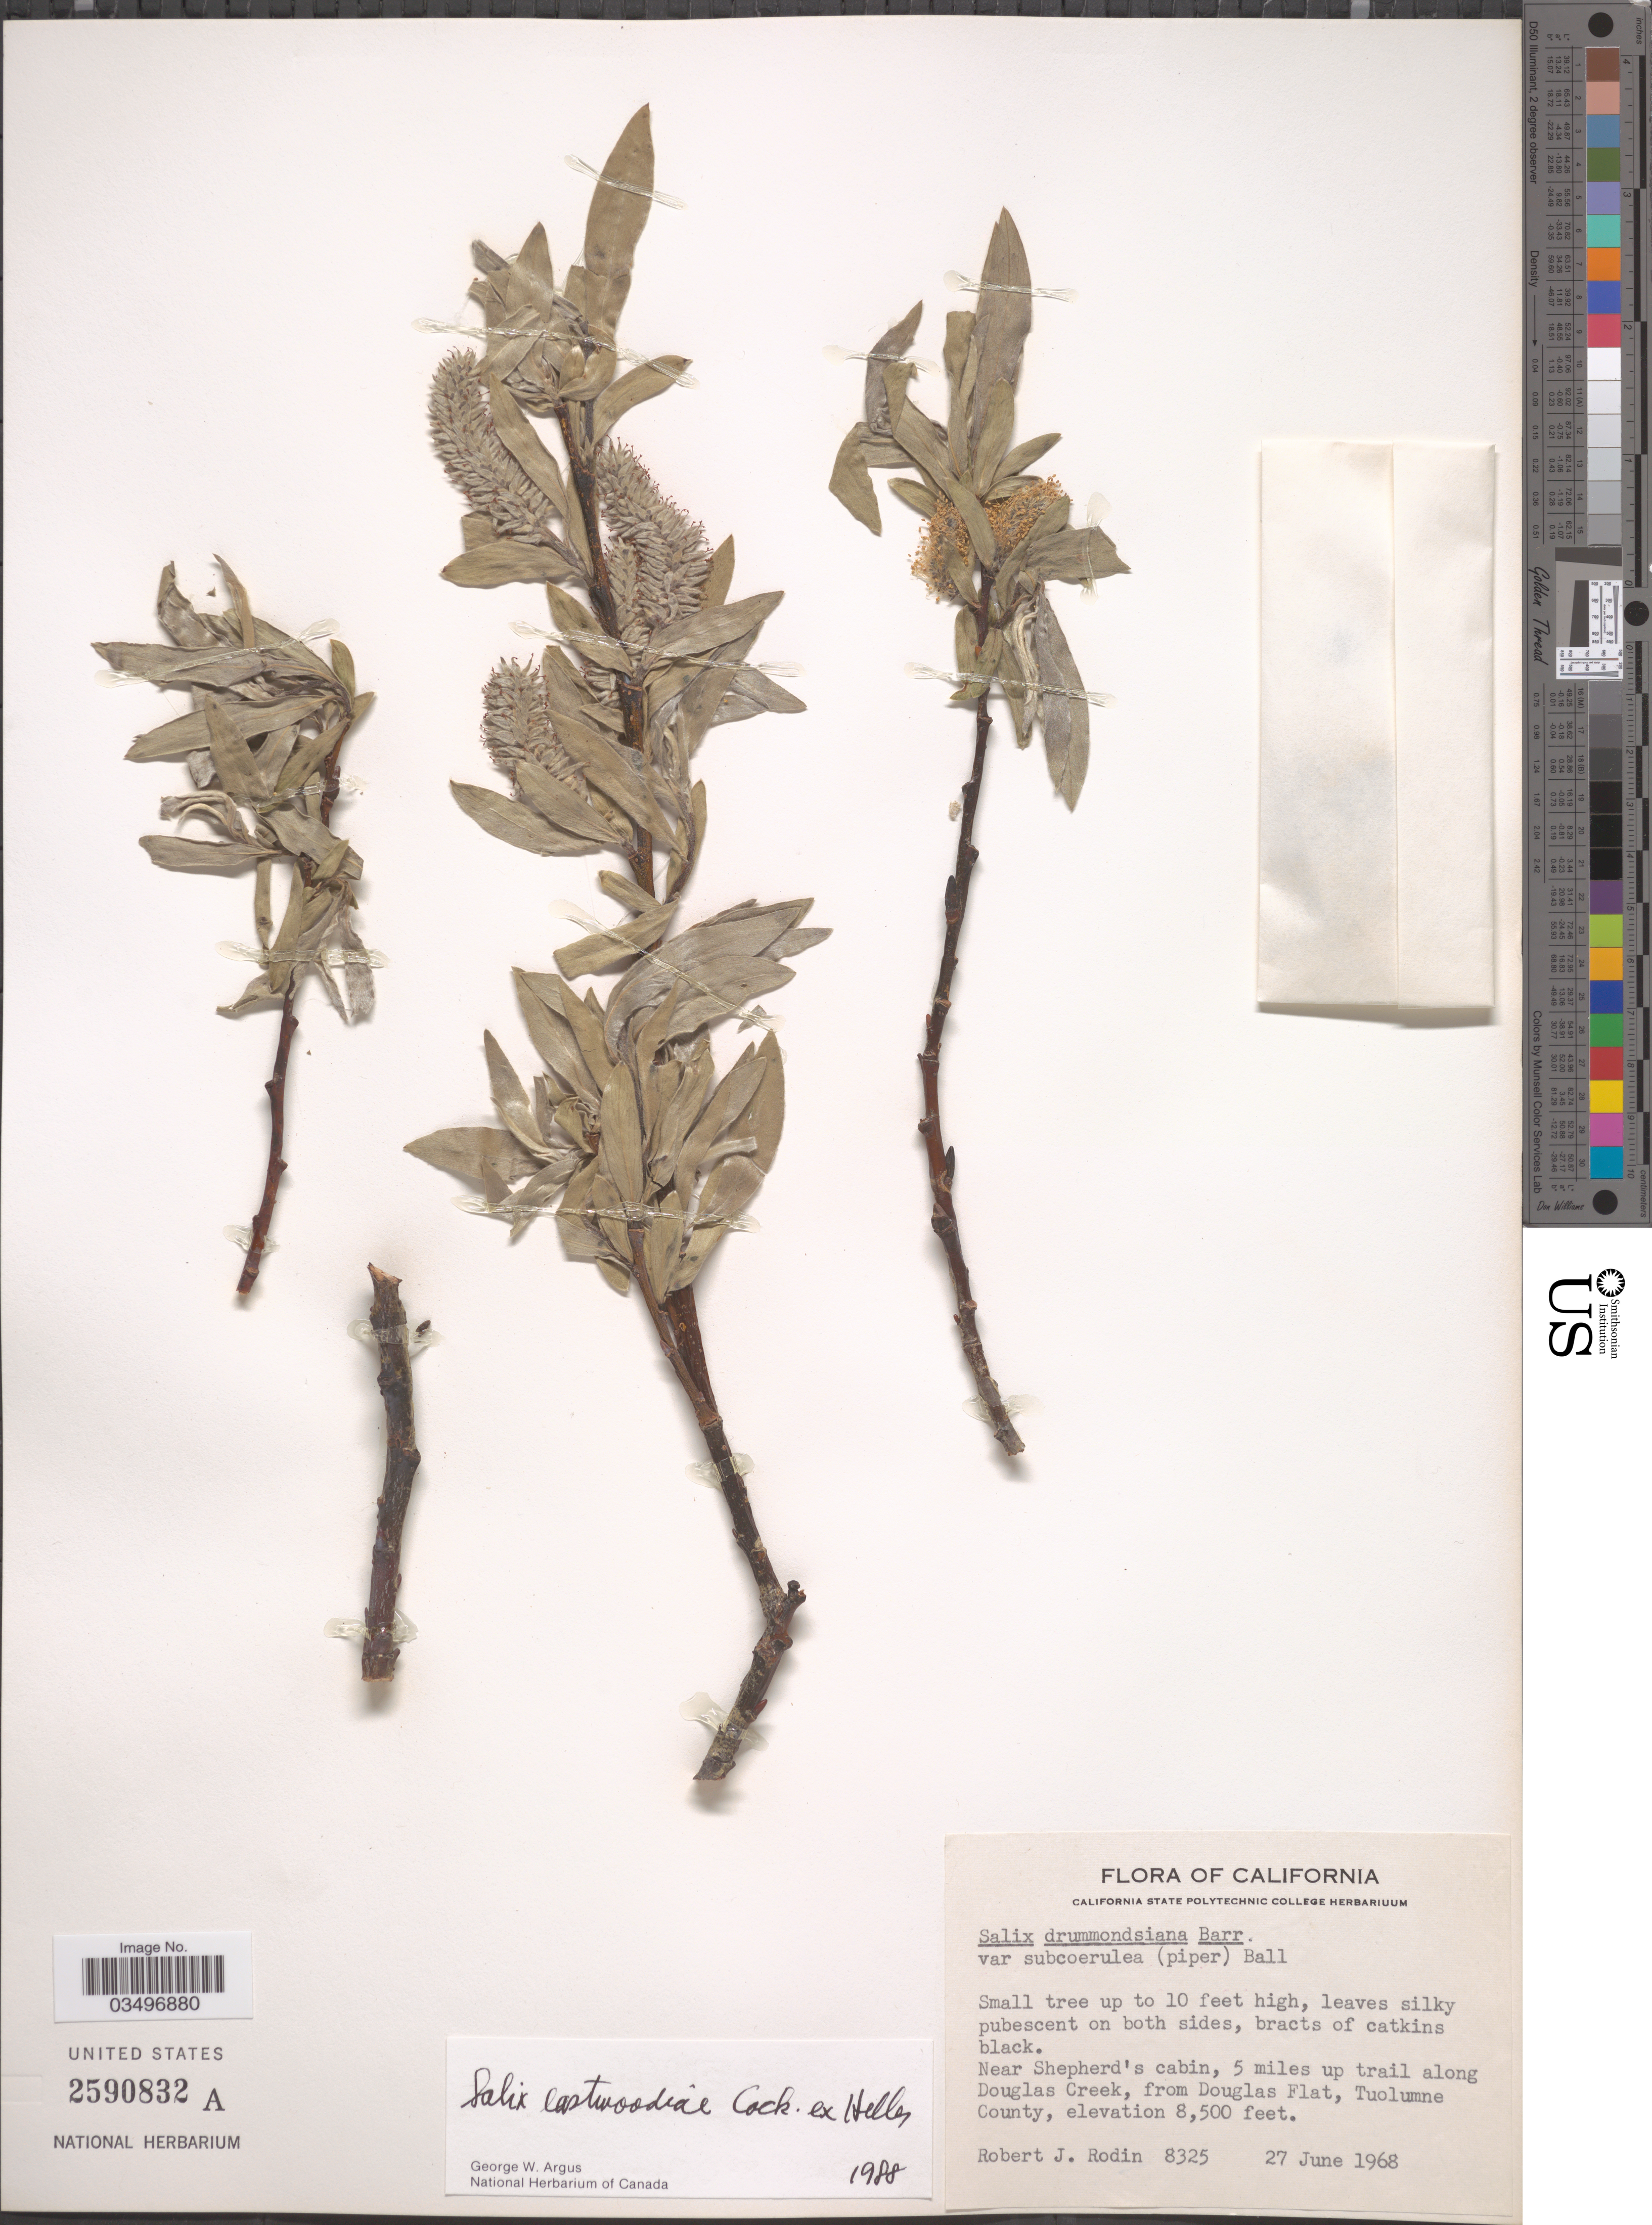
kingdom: Plantae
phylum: Tracheophyta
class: Magnoliopsida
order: Malpighiales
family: Salicaceae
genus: Salix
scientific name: Salix eastwoodiae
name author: Cockerell ex A. Heller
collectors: R. J. Rodin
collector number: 8325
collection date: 1968-06-27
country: United States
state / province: California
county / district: Tuolumne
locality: Near Shepherd's cabin, 5 miles up trail along Douglas Creek, from Douglas Flat, Tuolumne County.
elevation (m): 2591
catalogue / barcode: US 2590832A